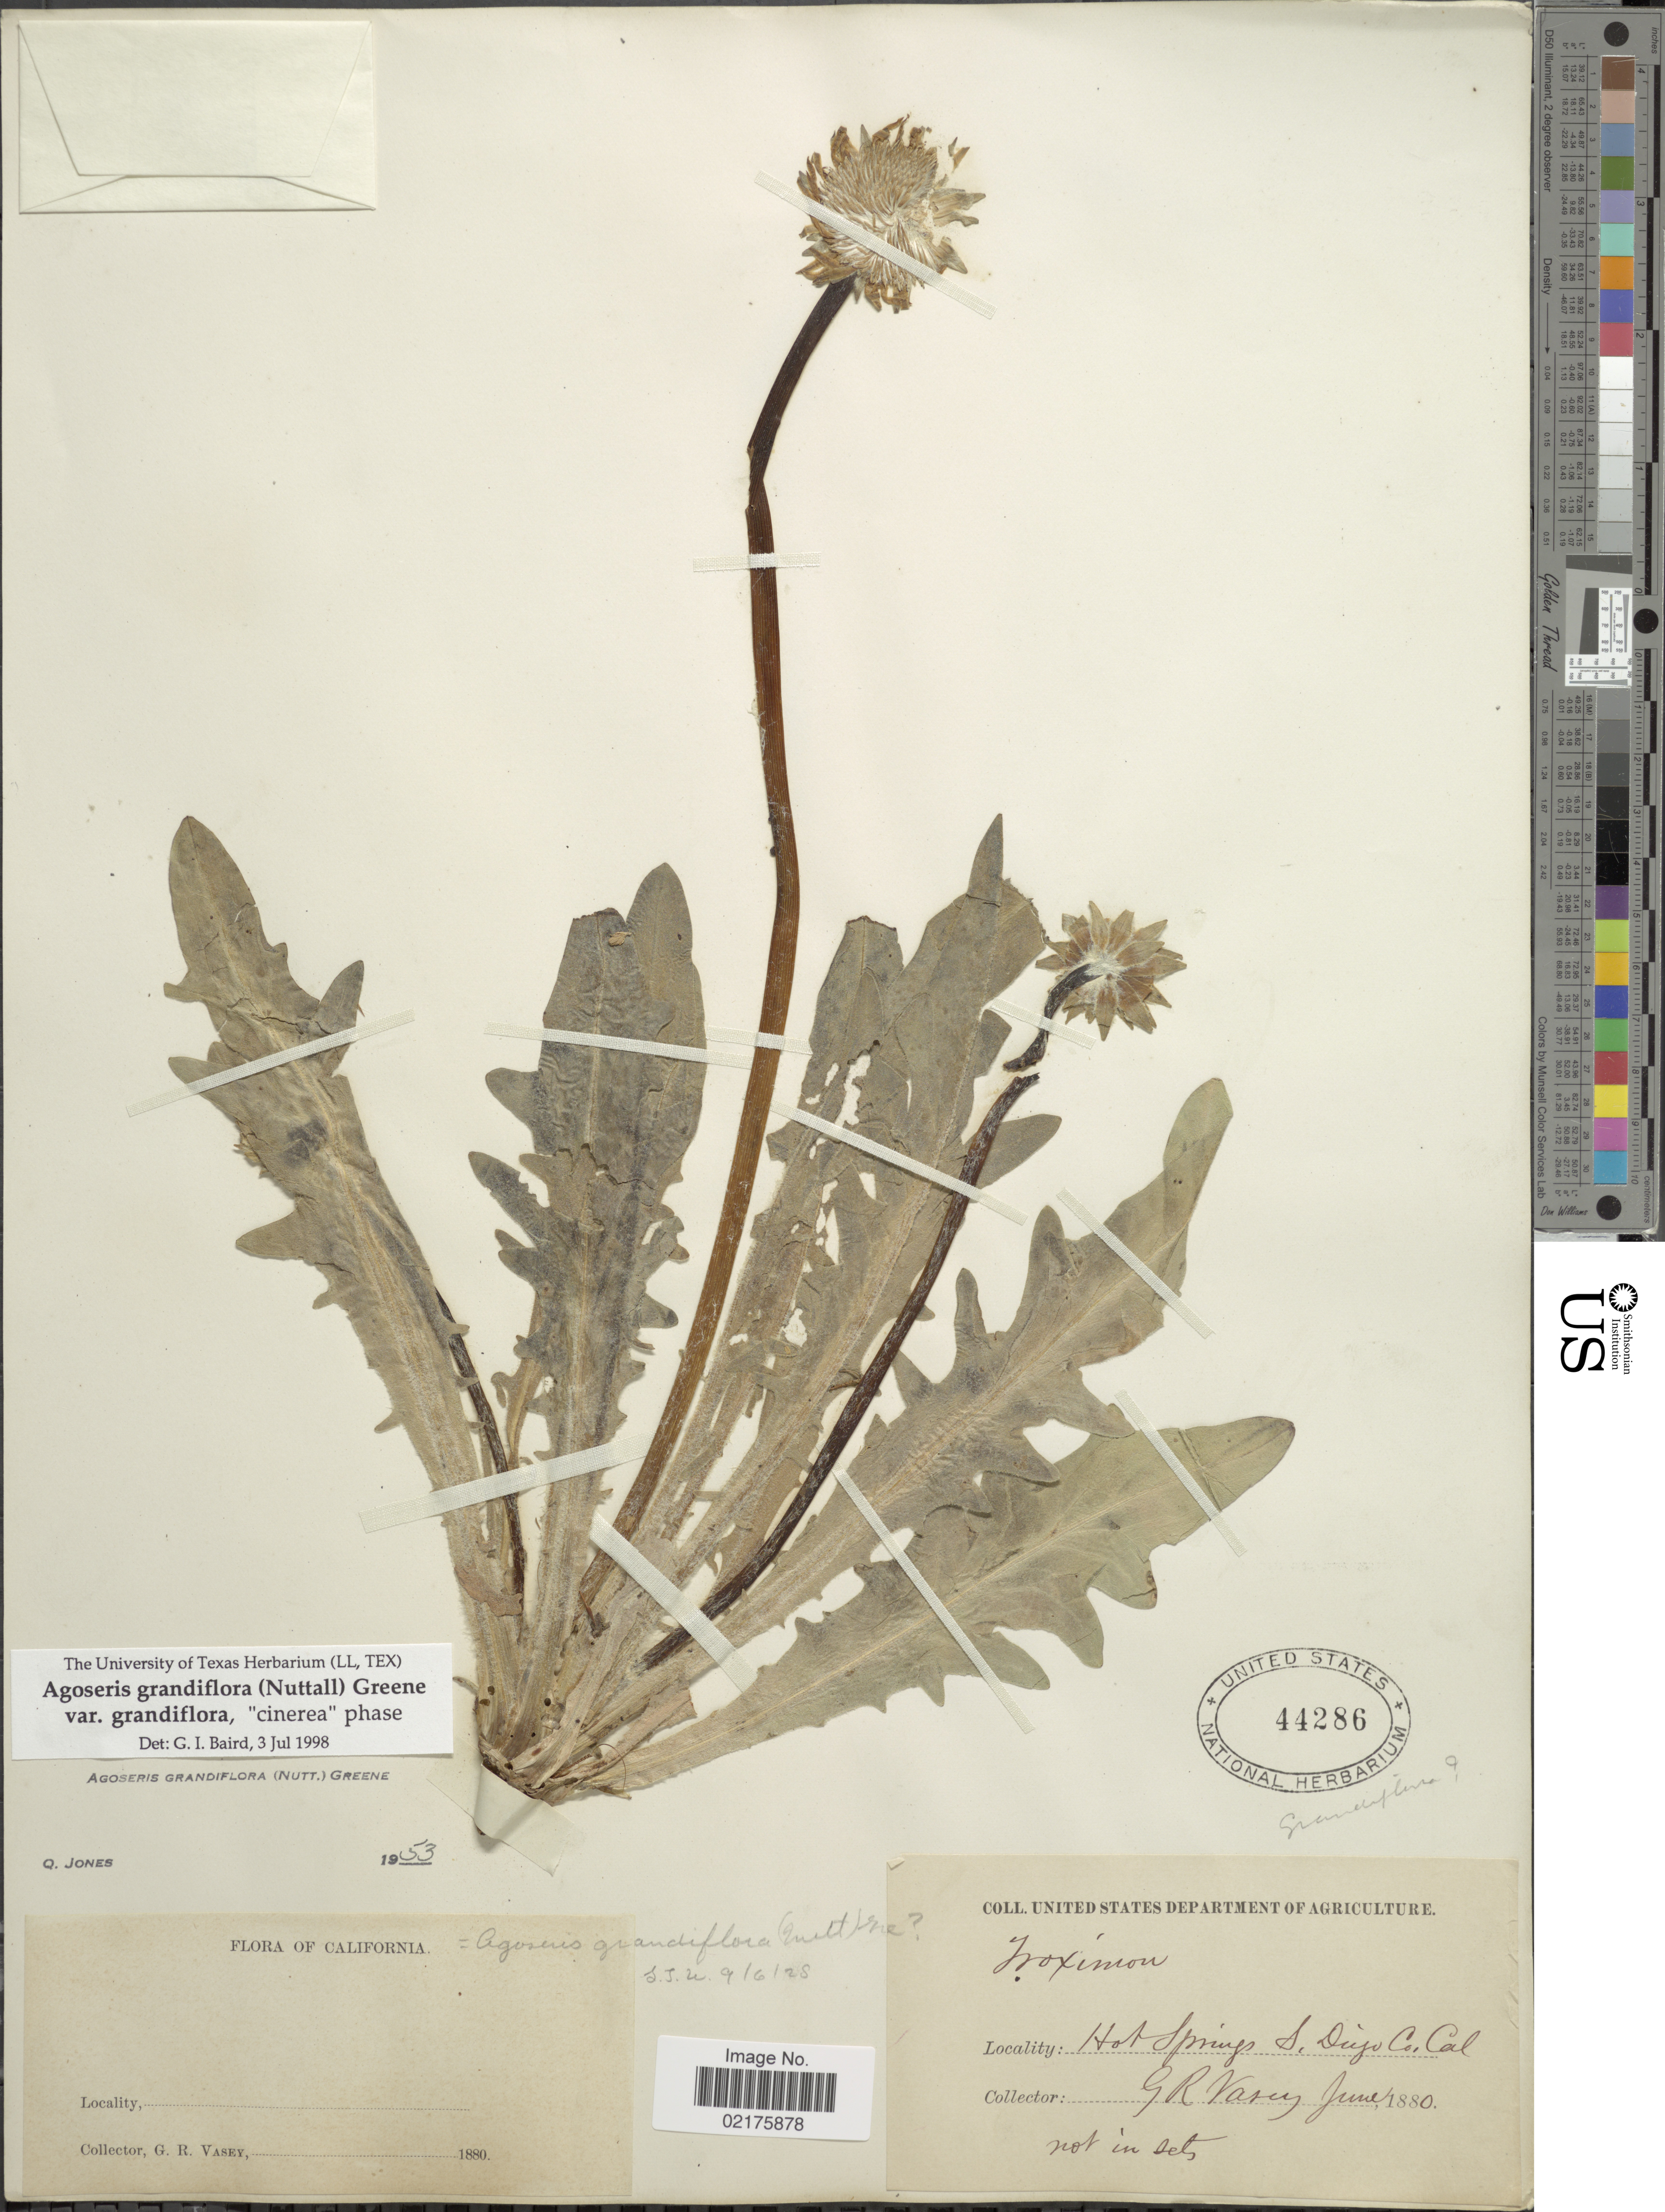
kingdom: Plantae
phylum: Tracheophyta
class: Magnoliopsida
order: Asterales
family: Asteraceae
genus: Agoseris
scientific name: Agoseris grandiflora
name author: (Nutt.) Greene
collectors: G. R. Vasey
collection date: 1880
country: United States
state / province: California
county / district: San Diego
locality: Hotsprings S. Diego Co., Cal.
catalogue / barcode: US 44286